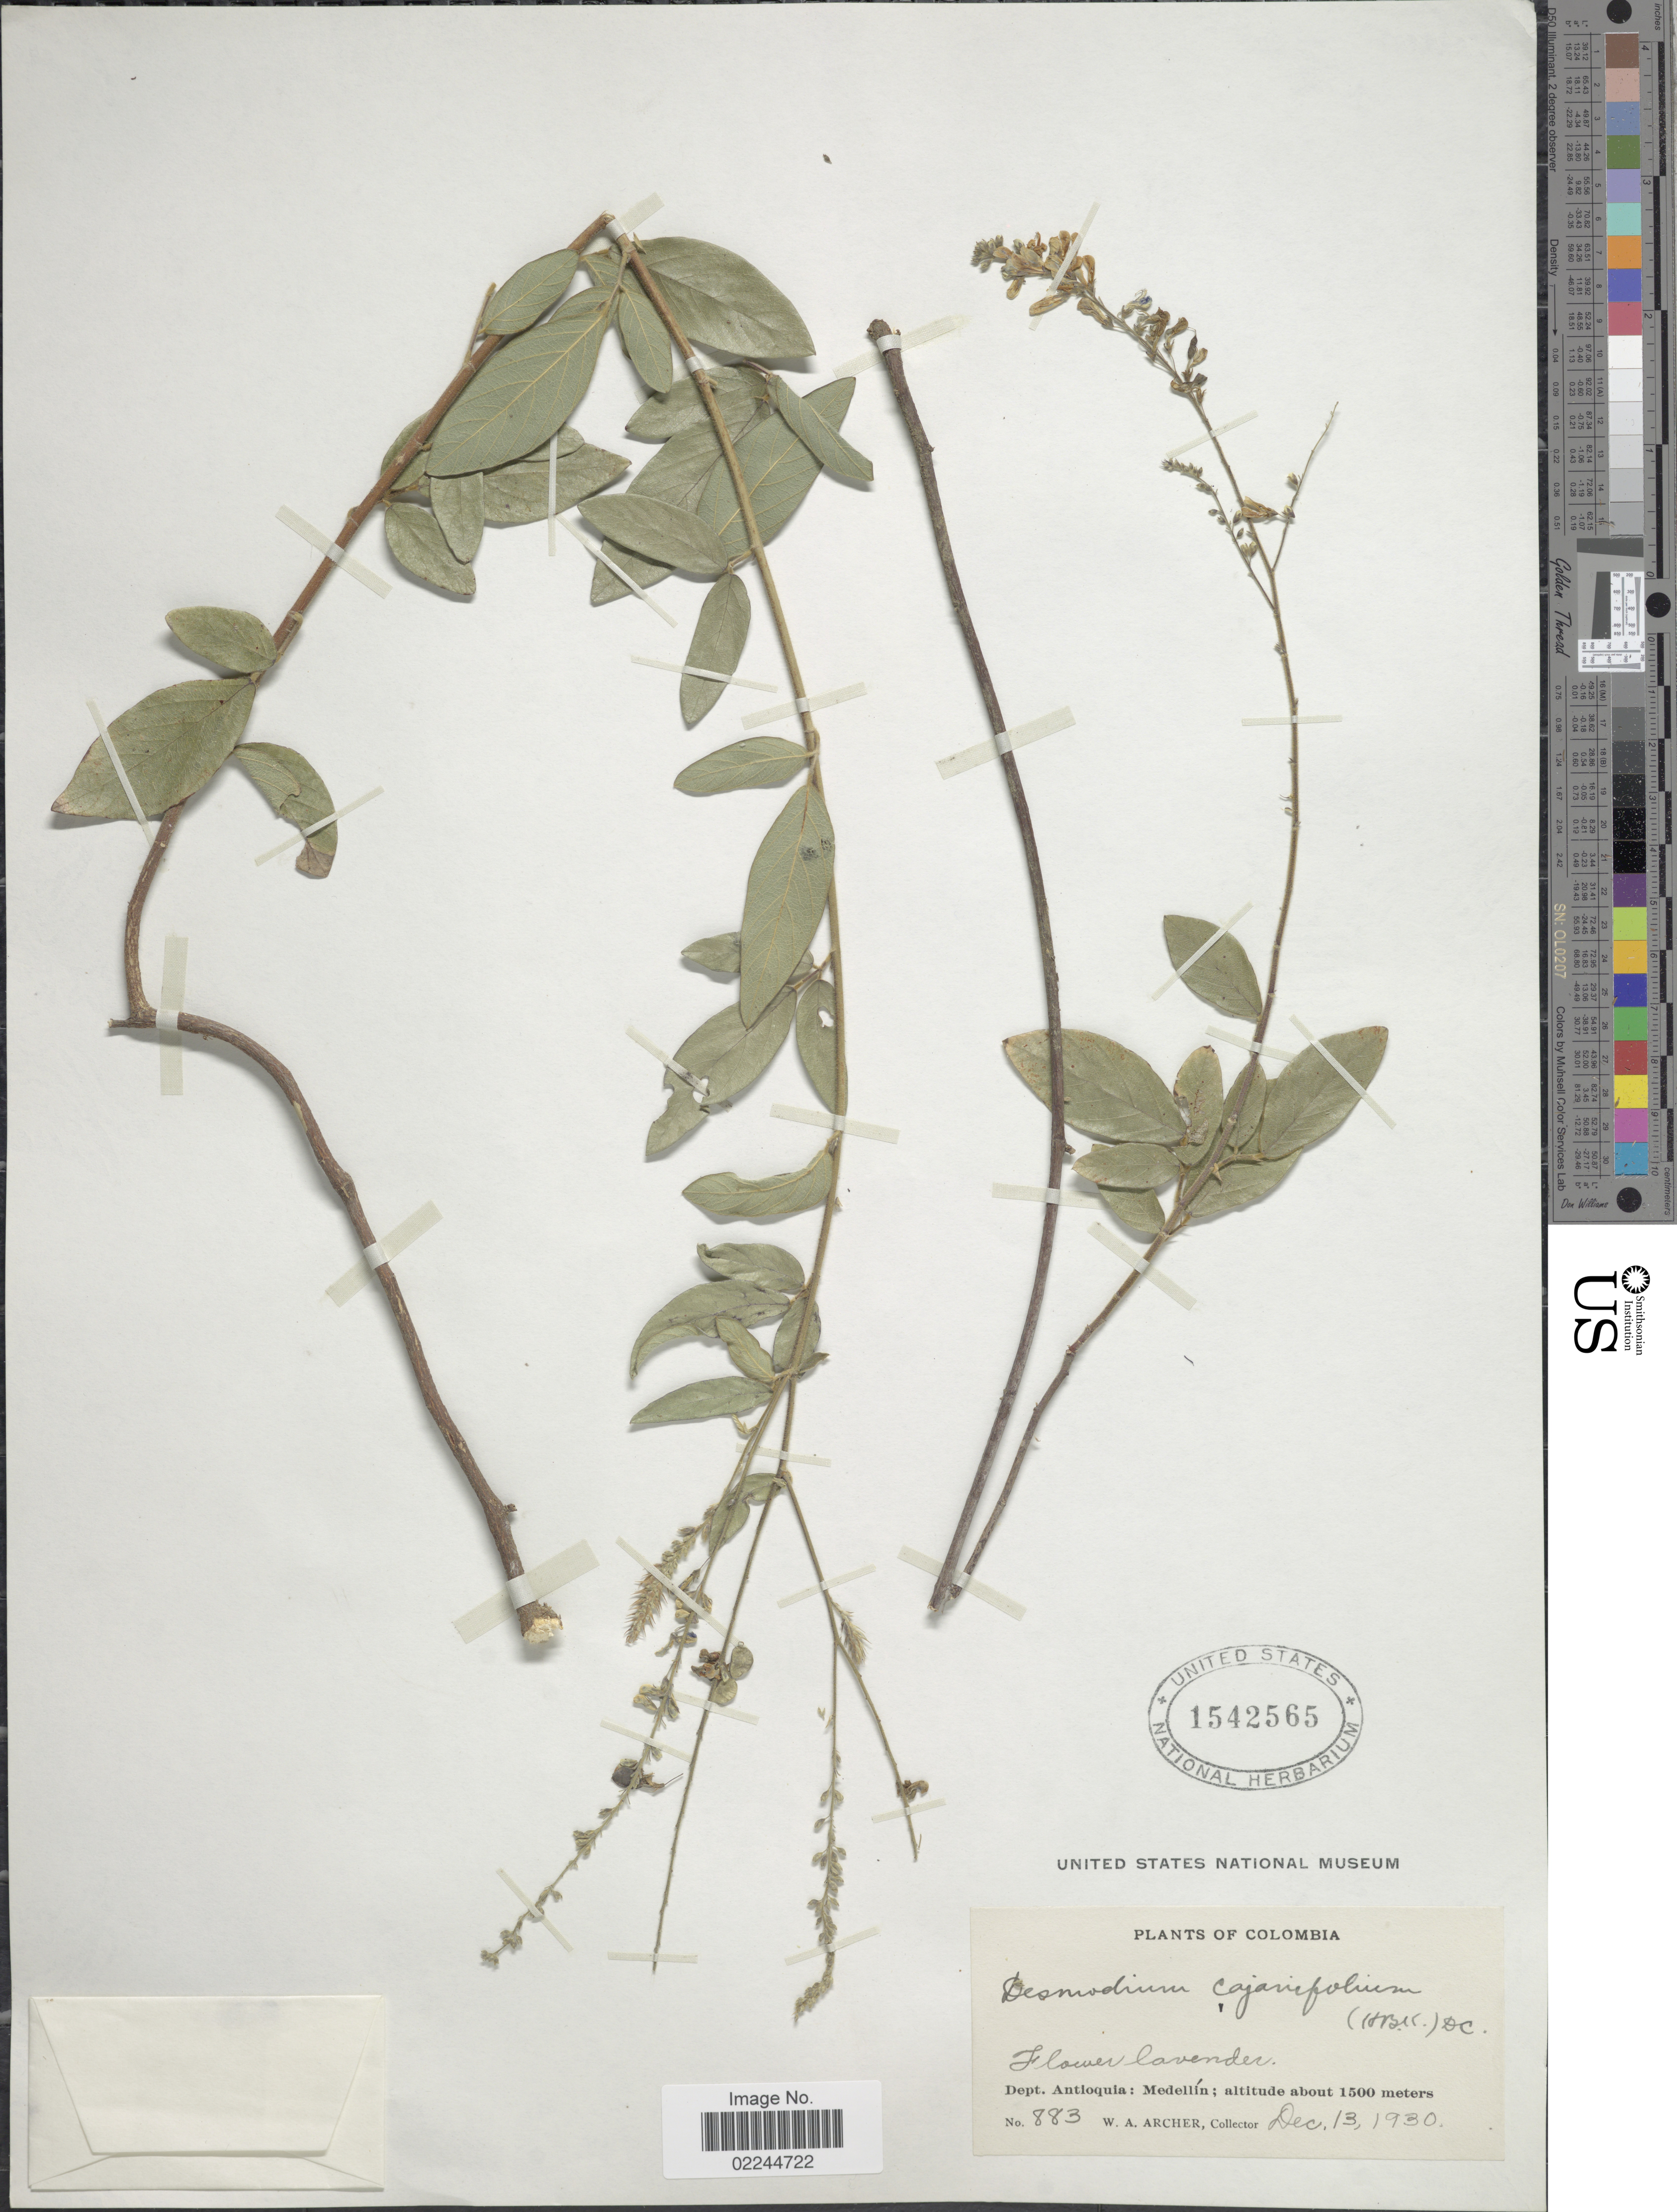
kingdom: Plantae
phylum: Tracheophyta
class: Magnoliopsida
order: Fabales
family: Fabaceae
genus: Desmodium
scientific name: Desmodium cajanifolium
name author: (Kunth) DC.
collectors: W. A. Archer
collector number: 883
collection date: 1930-12-13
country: Colombia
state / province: Antioquia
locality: Medellin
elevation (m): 1500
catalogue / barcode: US 1542565